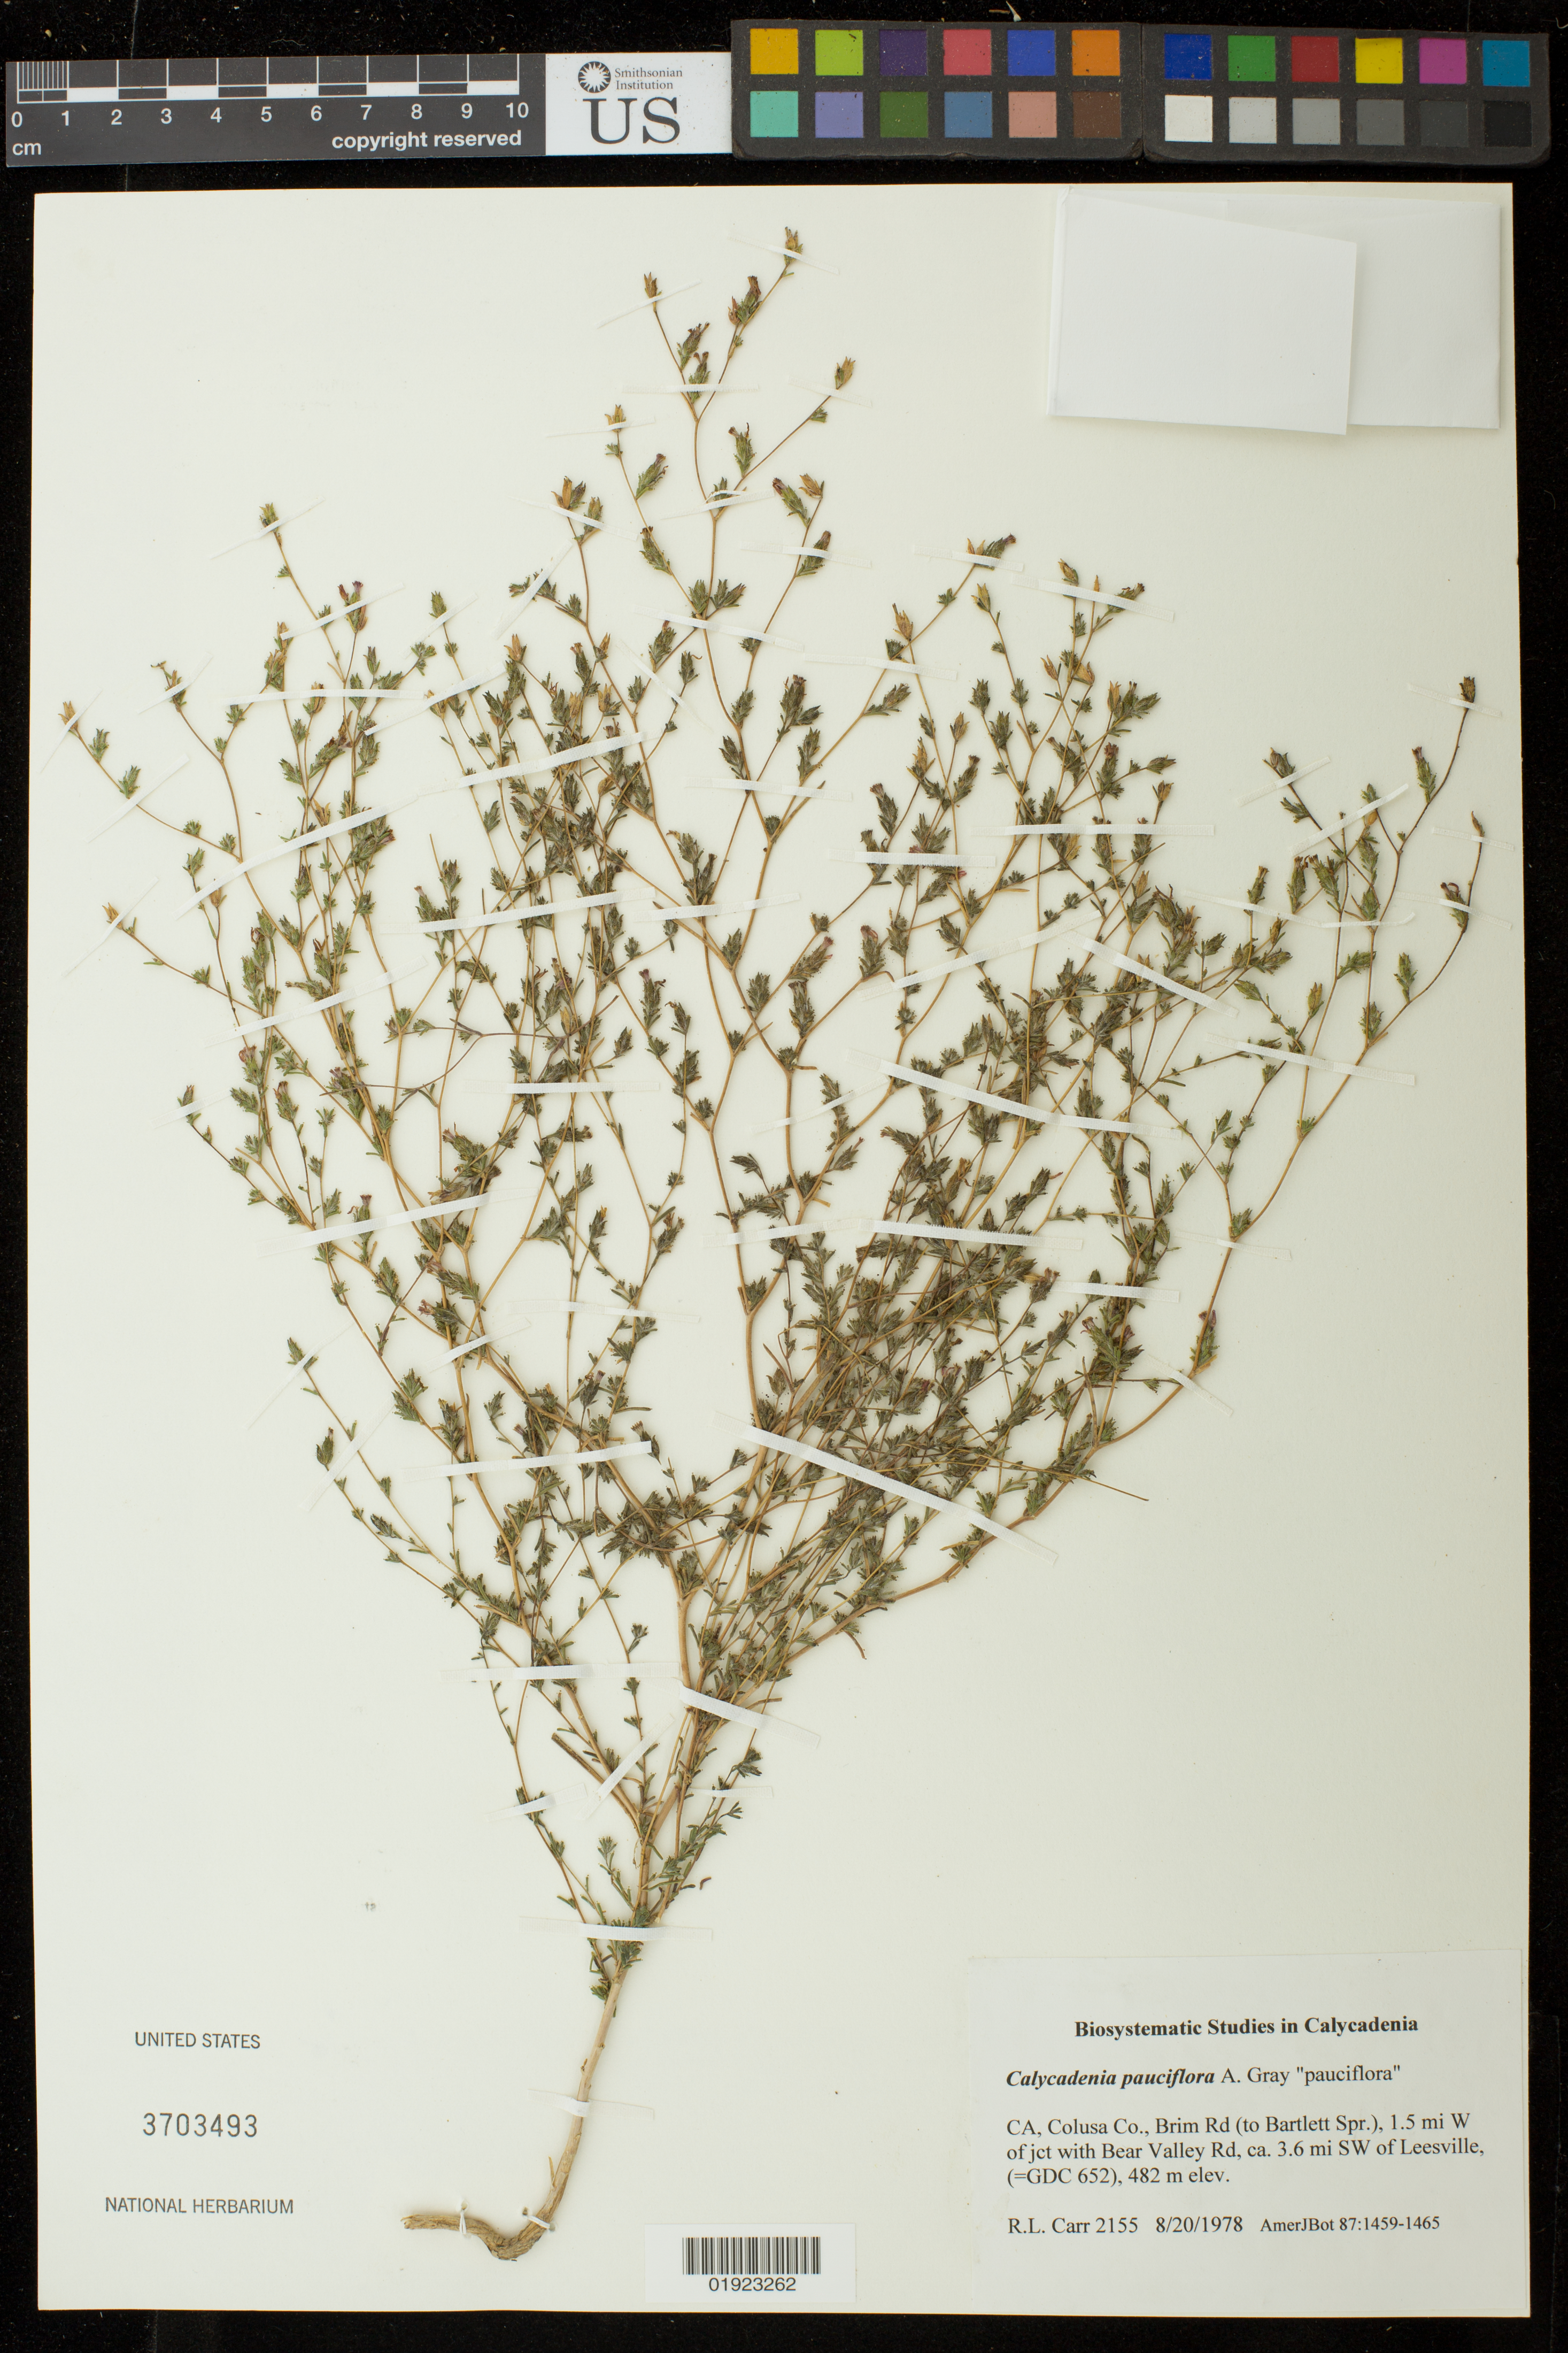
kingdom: Plantae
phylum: Tracheophyta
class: Magnoliopsida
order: Asterales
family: Asteraceae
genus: Calycadenia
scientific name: Calycadenia pauciflora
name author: A. Gray in Emory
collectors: R. Carr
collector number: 2155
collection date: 1978-08-20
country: United States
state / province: California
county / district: Colusa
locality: Brim Rd (to Bartlett Springs), 1.5 mi W of jct with Bear Valley Rd, ca 3.6 mi SW of Leesville.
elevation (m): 482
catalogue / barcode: US 3703493